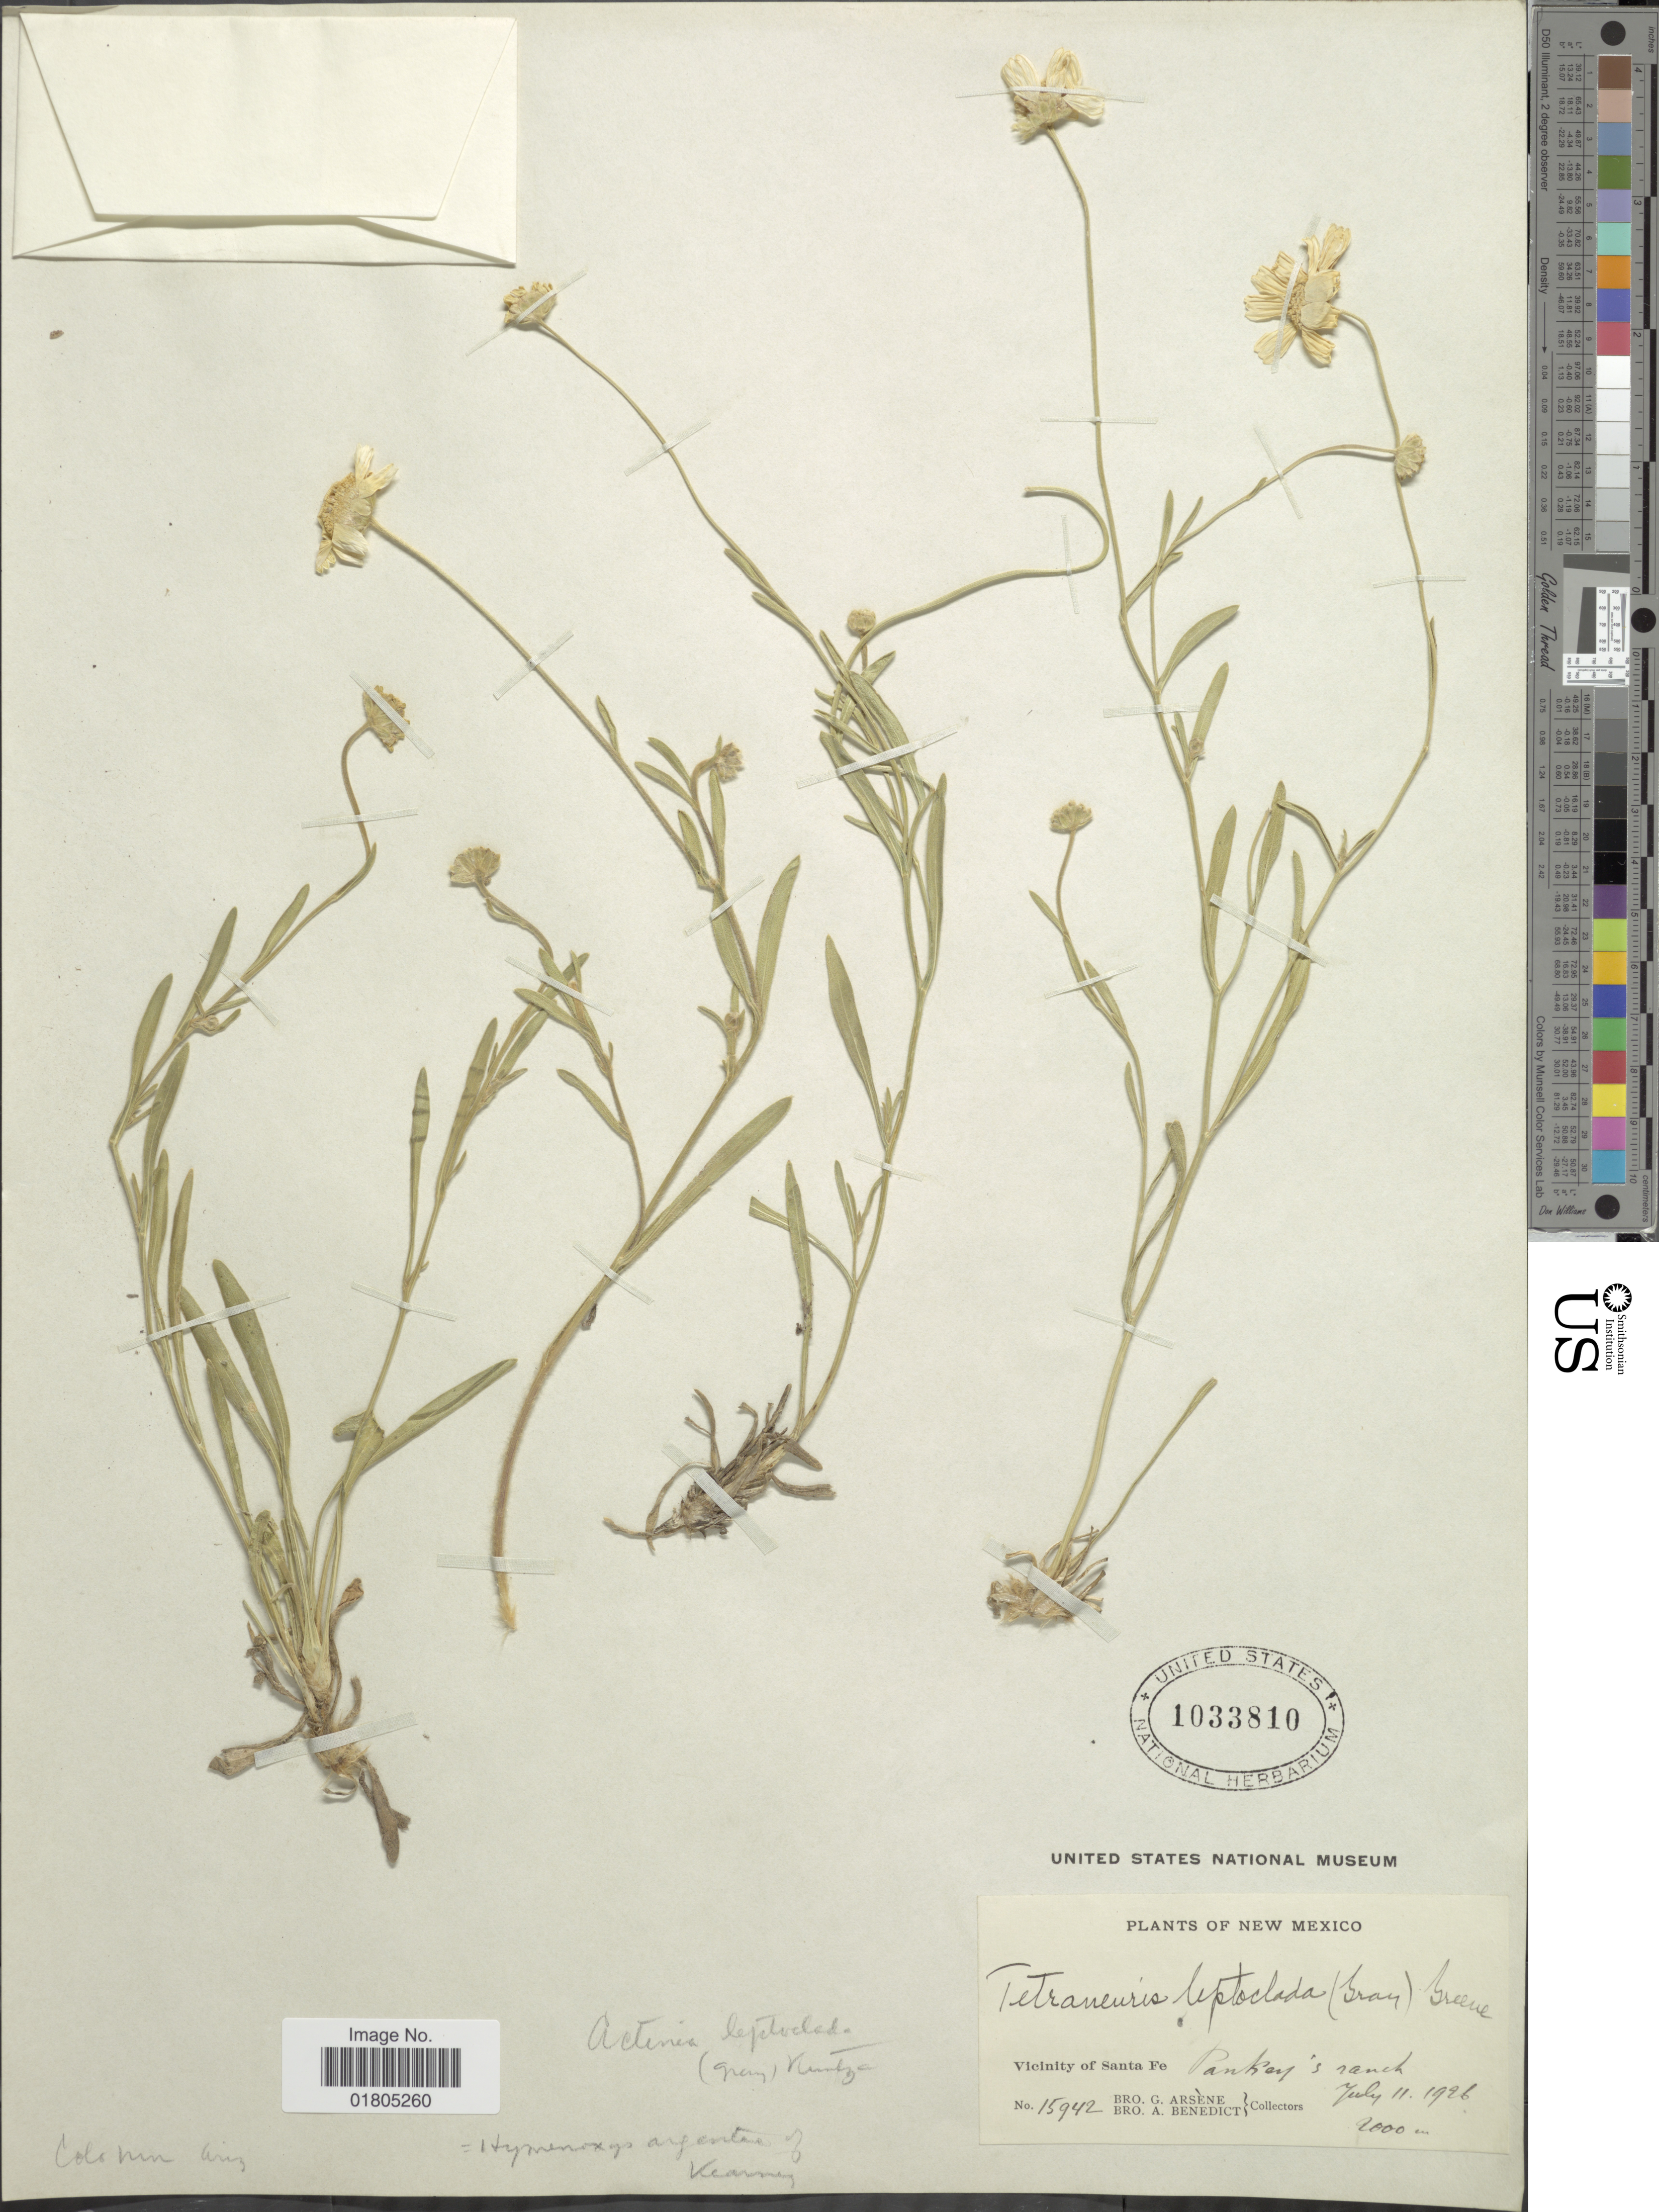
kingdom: Plantae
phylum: Tracheophyta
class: Magnoliopsida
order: Asterales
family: Asteraceae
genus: Actinea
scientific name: Actinea argentea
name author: (A. Gray) Kuntze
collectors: Bro. G. Arsène & Bro. A. Benedict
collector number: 15942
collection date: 1926-07-11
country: United States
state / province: New Mexico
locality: Vicinity of Santa Fe, Pankey's ranch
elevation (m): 2000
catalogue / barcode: US 1033810